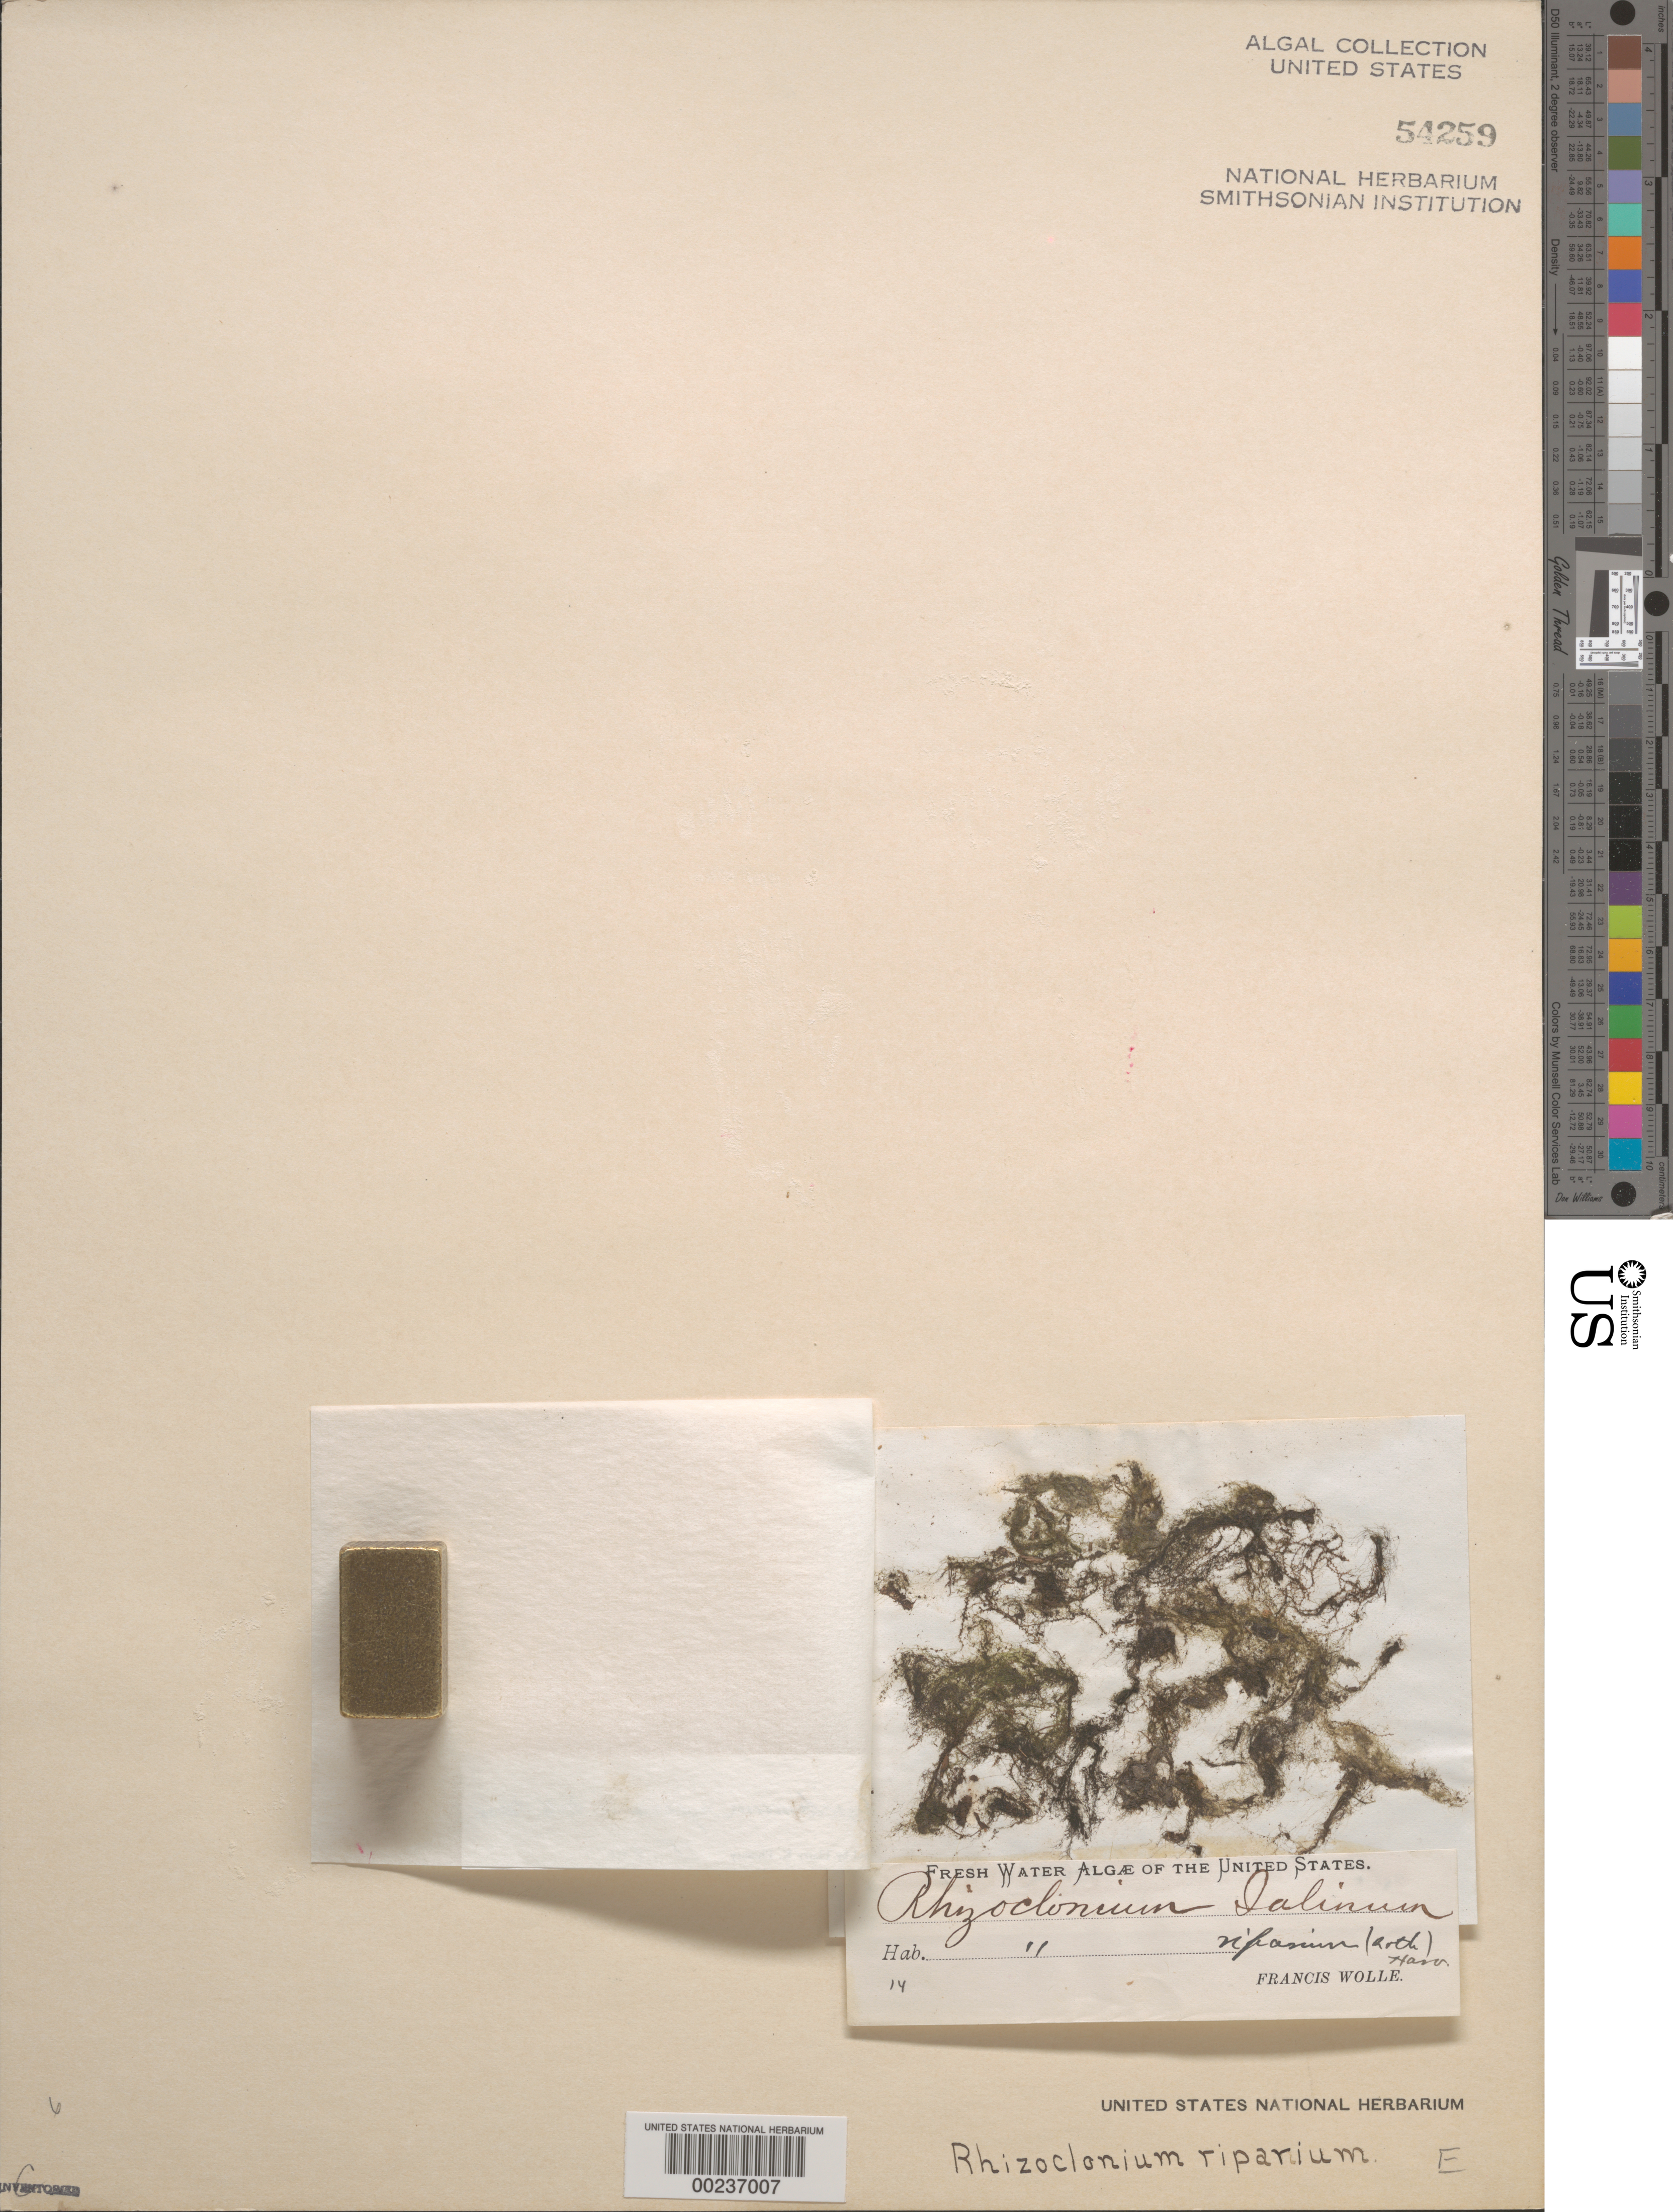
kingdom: Plantae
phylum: Chlorophyta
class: Ulvophyceae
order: Cladophorales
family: Cladophoraceae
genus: Rhizoclonium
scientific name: Rhizoclonium riparium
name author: (Roth) Harv.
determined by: Phinney, H. K.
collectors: F. Wolle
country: United States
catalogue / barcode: US 54259